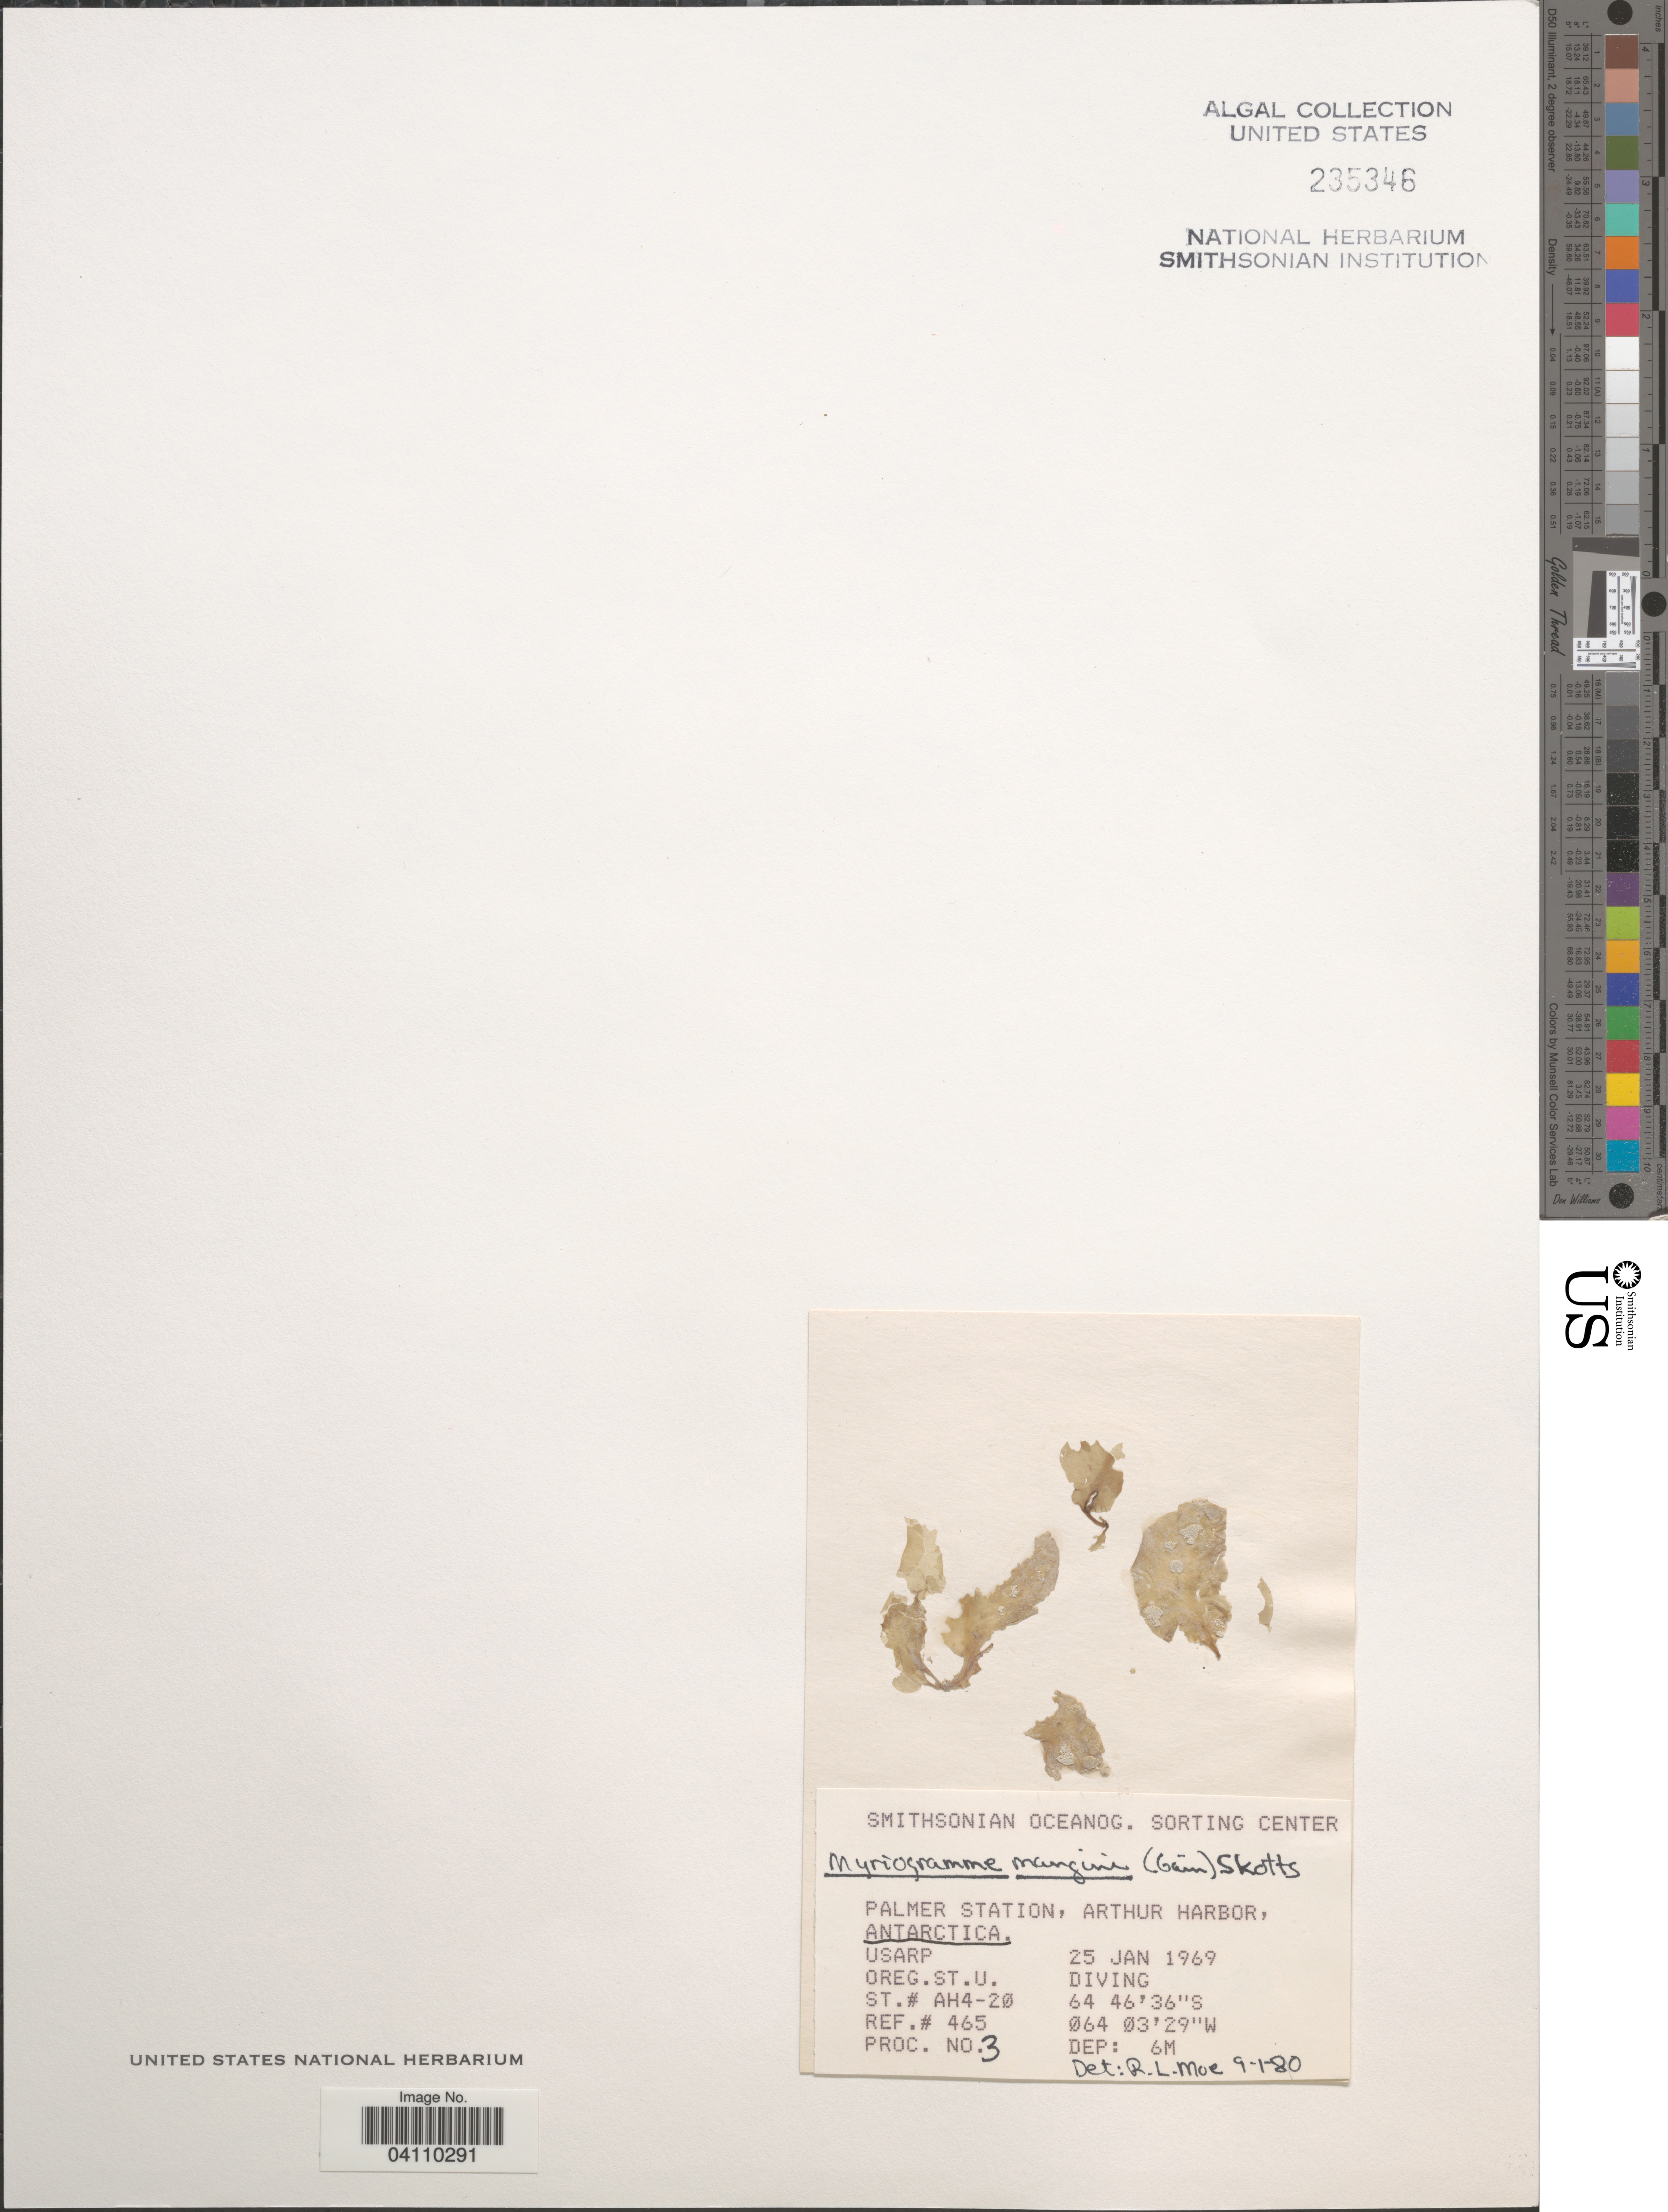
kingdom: Plantae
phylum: Rhodophyta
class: Florideophyceae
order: Ceramiales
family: Delesseriaceae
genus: Myriogramme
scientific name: Myriogramme manginii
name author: (Gain) Skottsb.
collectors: Smithsonian Oceanographic Sorting Center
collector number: Proc. 3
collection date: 1969-01-25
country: Antarctica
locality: Palmer Station, Arthur Harbor.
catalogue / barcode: US 235346